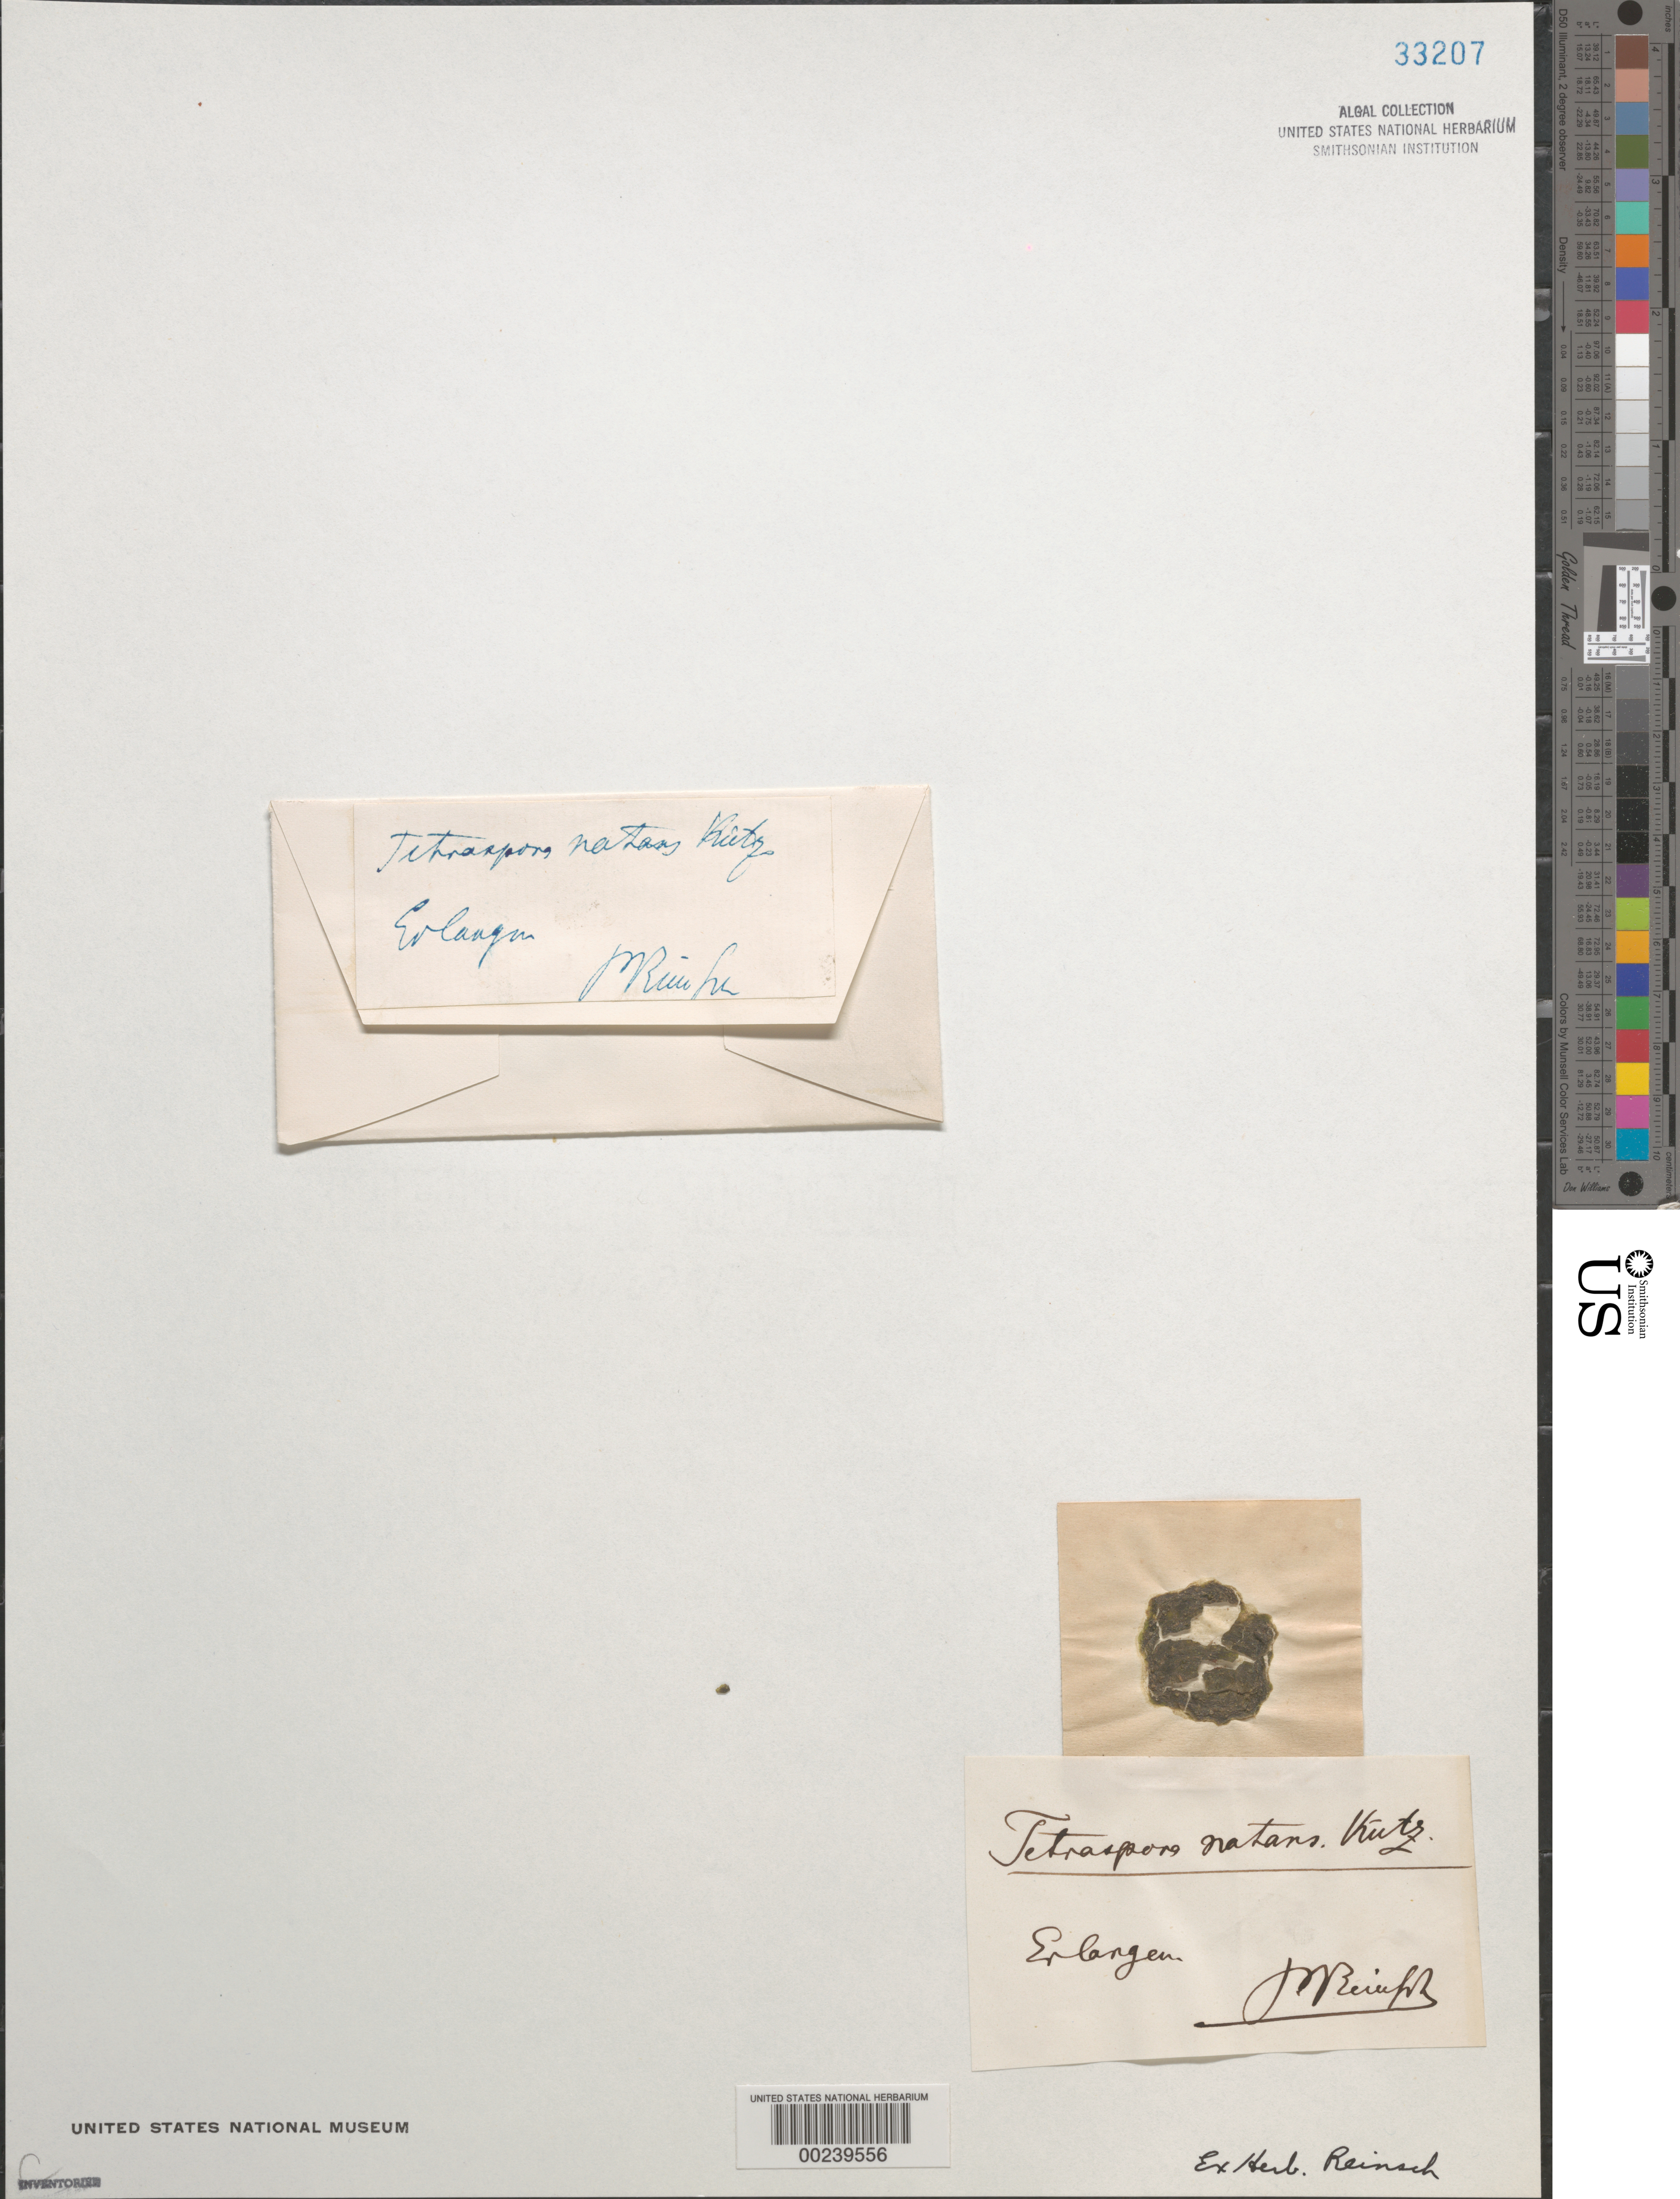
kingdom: Plantae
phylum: Chlorophyta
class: Chlorophyceae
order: Tetrasporales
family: Tetrasporaceae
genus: Tetraspora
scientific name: Tetraspora natans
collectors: P. F. Reinsch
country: Germany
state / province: Bayern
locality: Erlangen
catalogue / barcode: US 33207